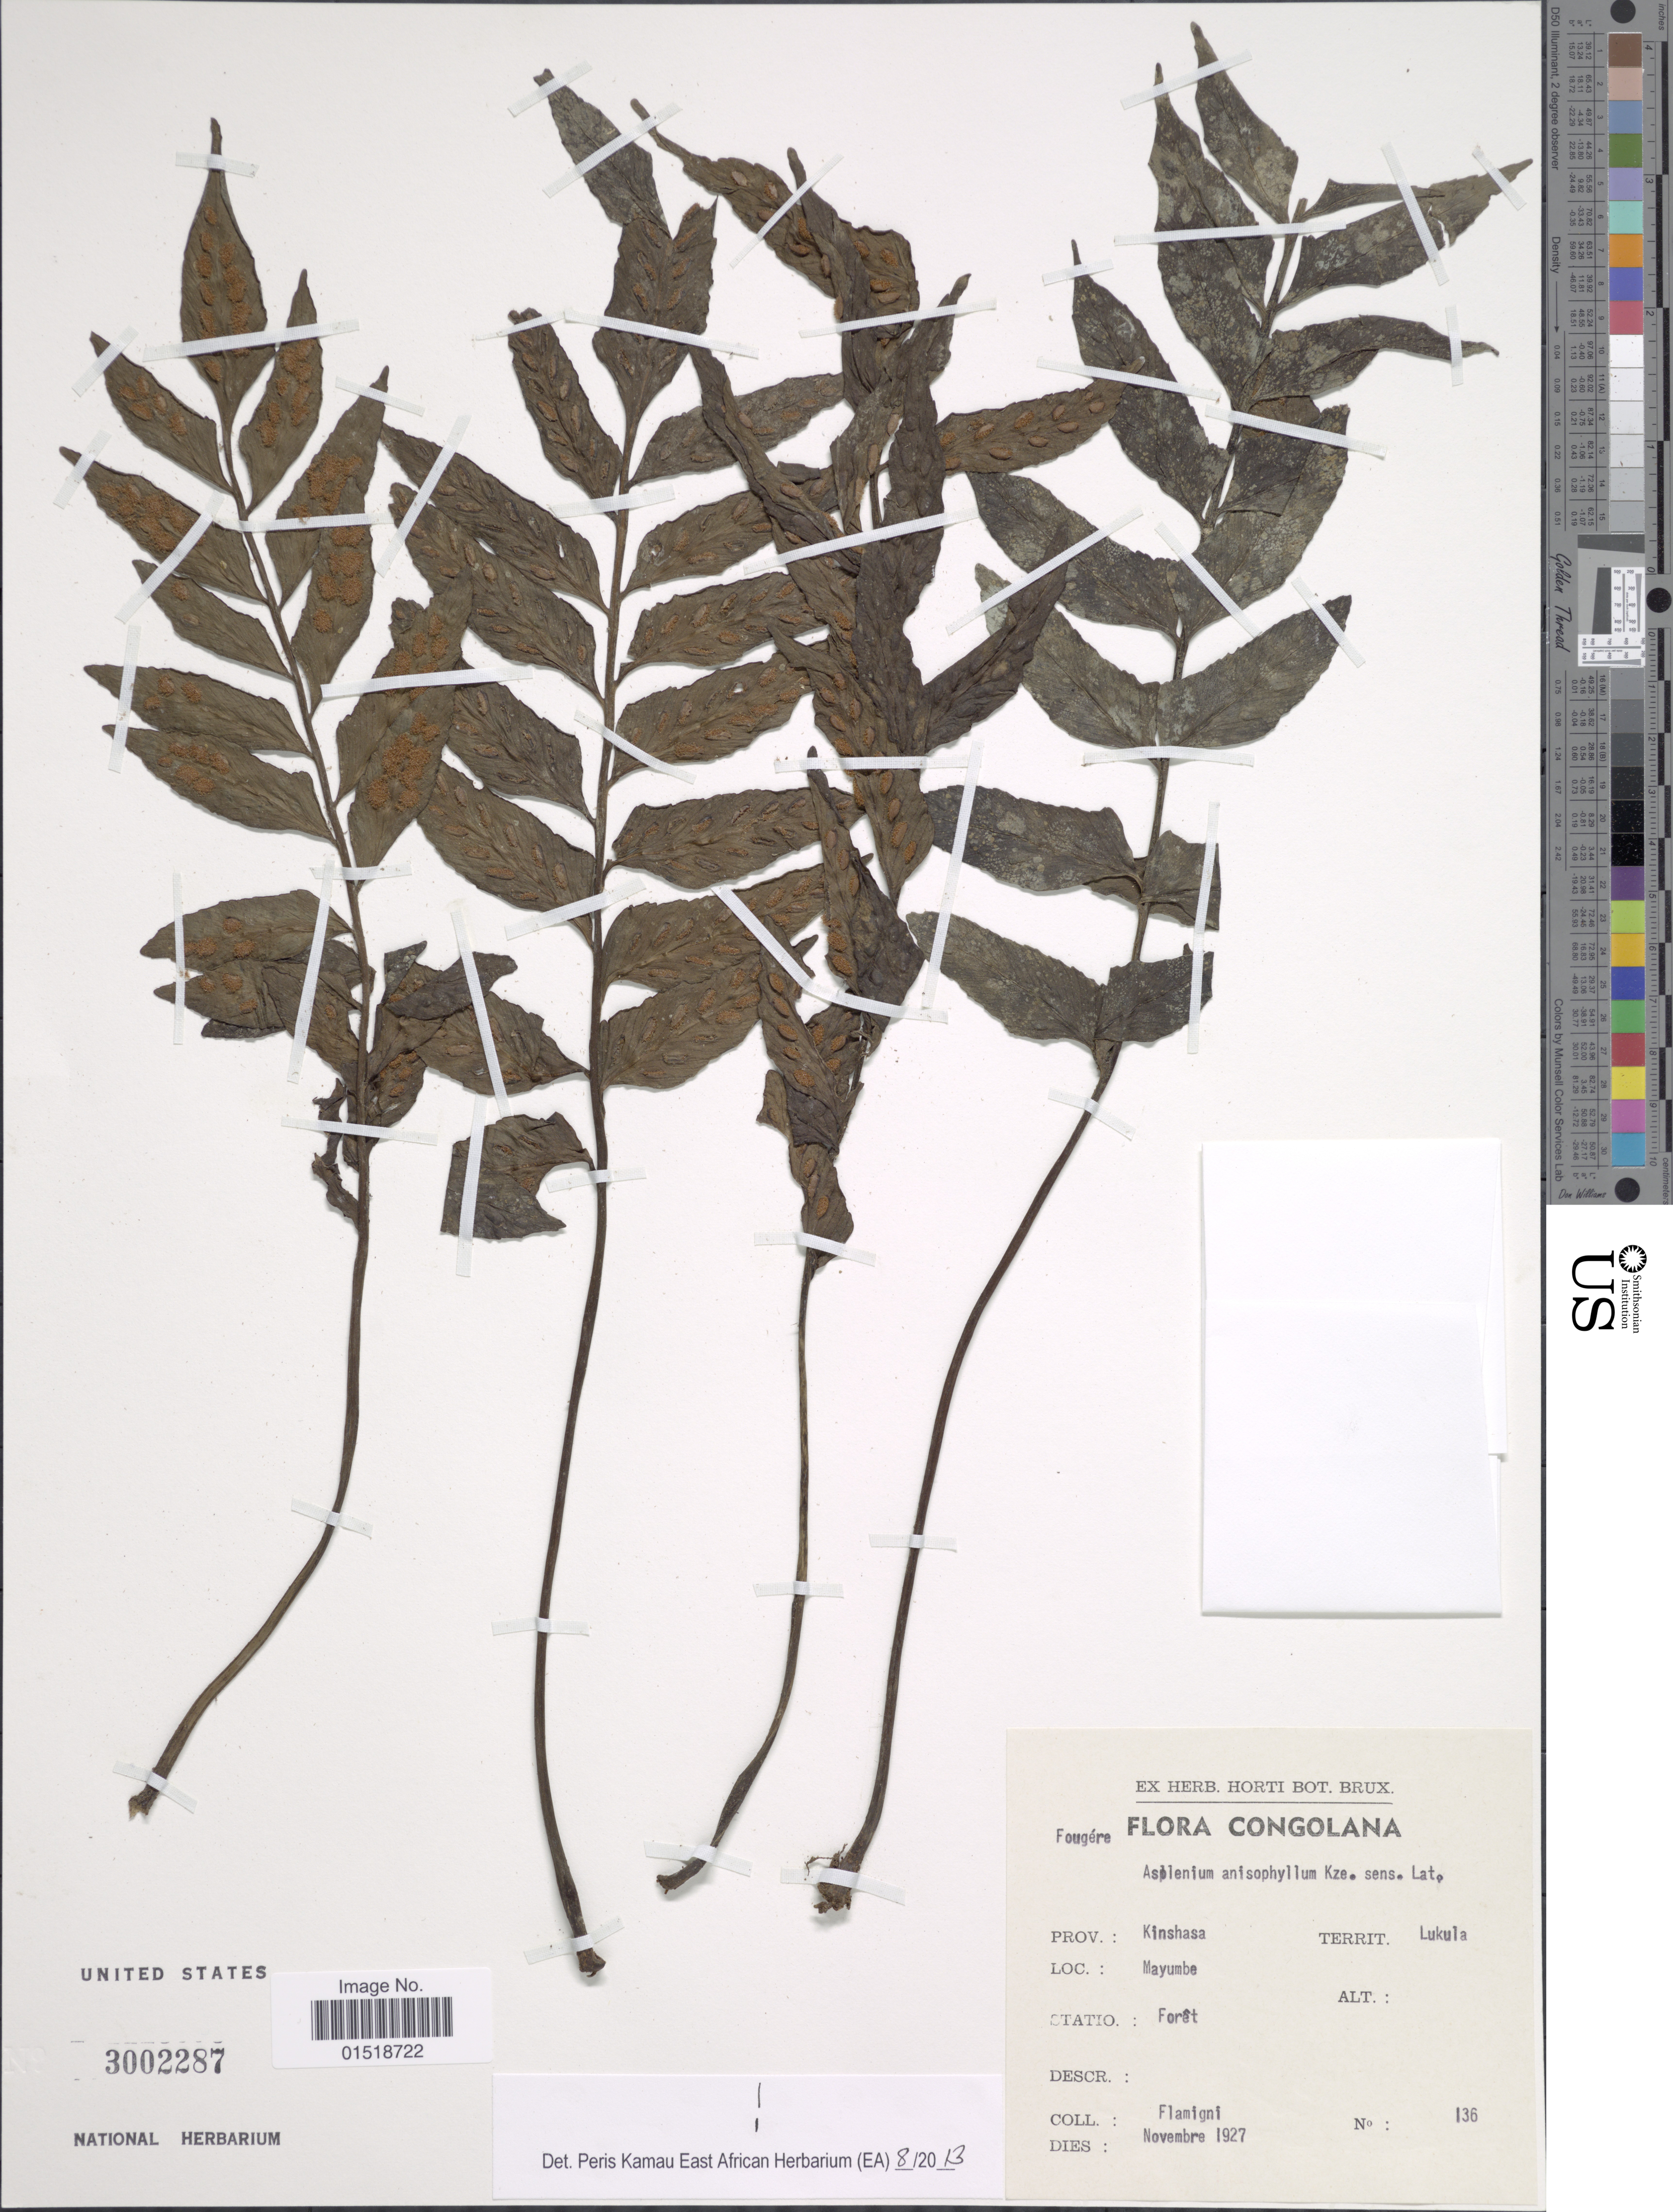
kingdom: Plantae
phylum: Tracheophyta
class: Polypodiopsida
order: Polypodiales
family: Aspleniaceae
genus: Asplenium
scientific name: Asplenium anisophyllum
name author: Kunze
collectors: A. Flamigni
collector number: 136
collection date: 1927-11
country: Congo, Democratic Republic of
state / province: Kinshasa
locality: Territ. Lukula. Mayumbe.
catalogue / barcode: US 3002287